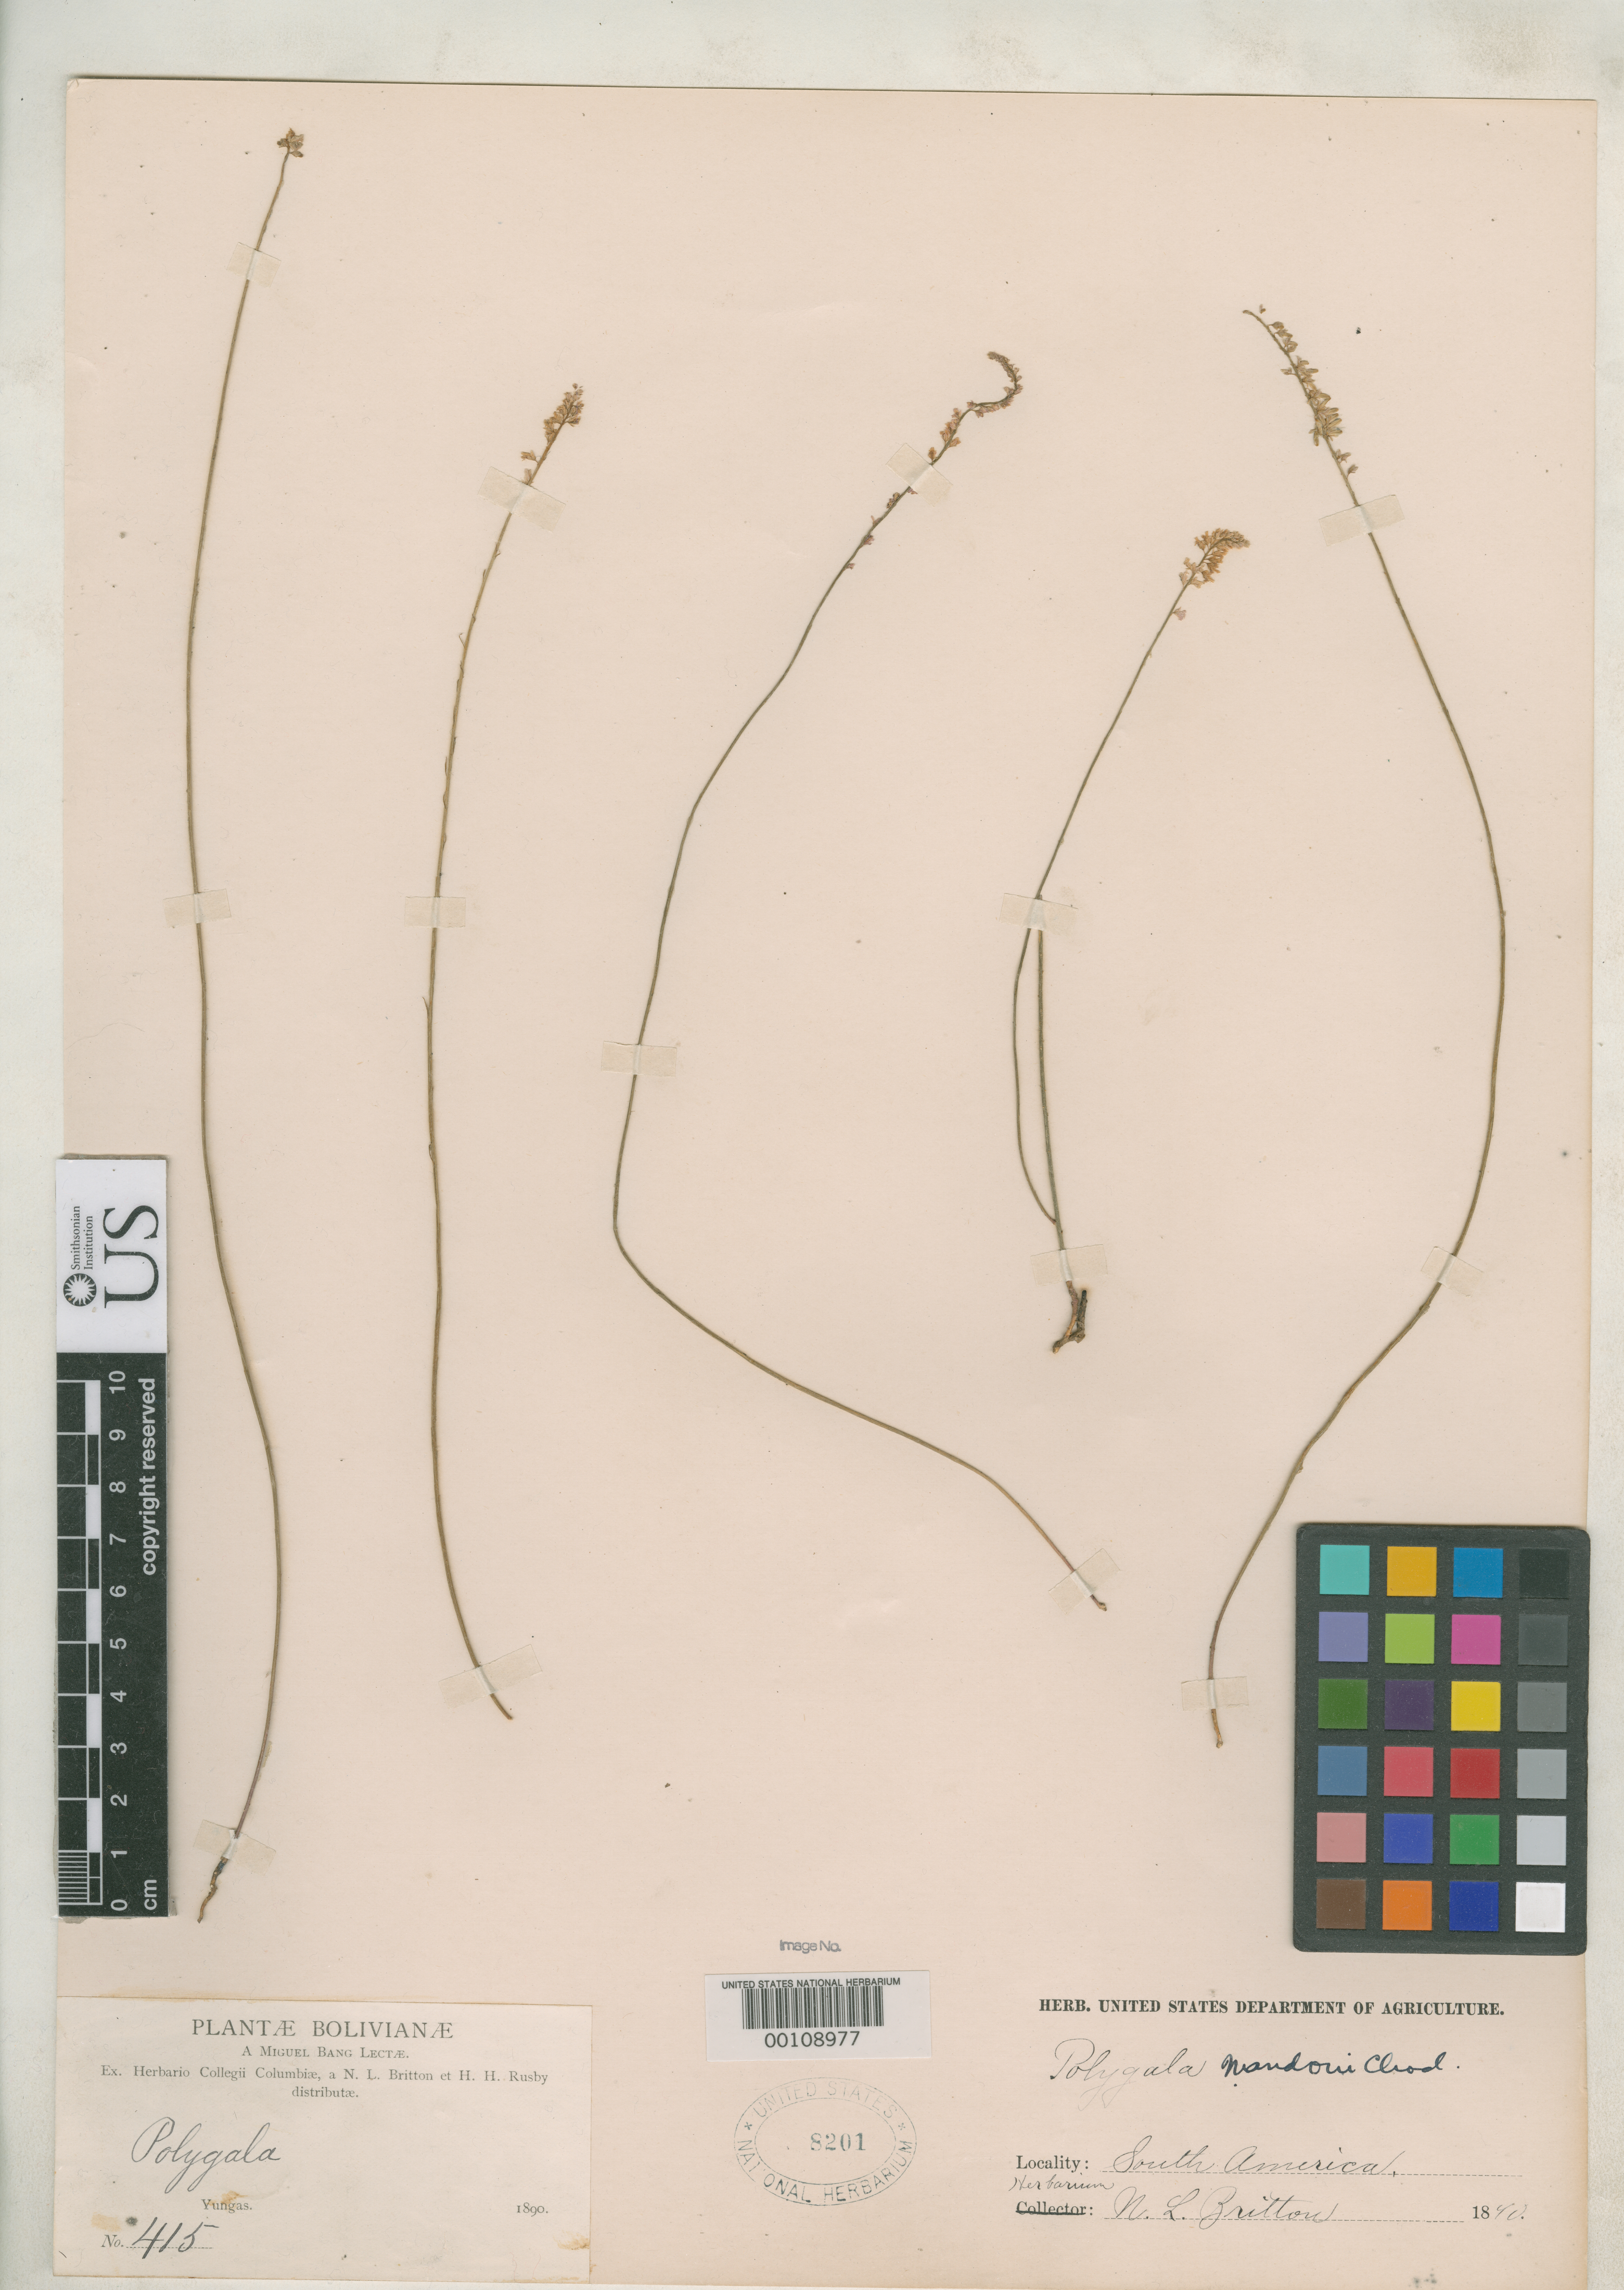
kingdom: Plantae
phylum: Tracheophyta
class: Magnoliopsida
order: Fabales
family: Polygalaceae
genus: Polygala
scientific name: Polygala mandoni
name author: Chodat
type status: Isotype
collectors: M. Bang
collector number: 415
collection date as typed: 1890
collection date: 1890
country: Bolivia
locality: Yungas.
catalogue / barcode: US 8201